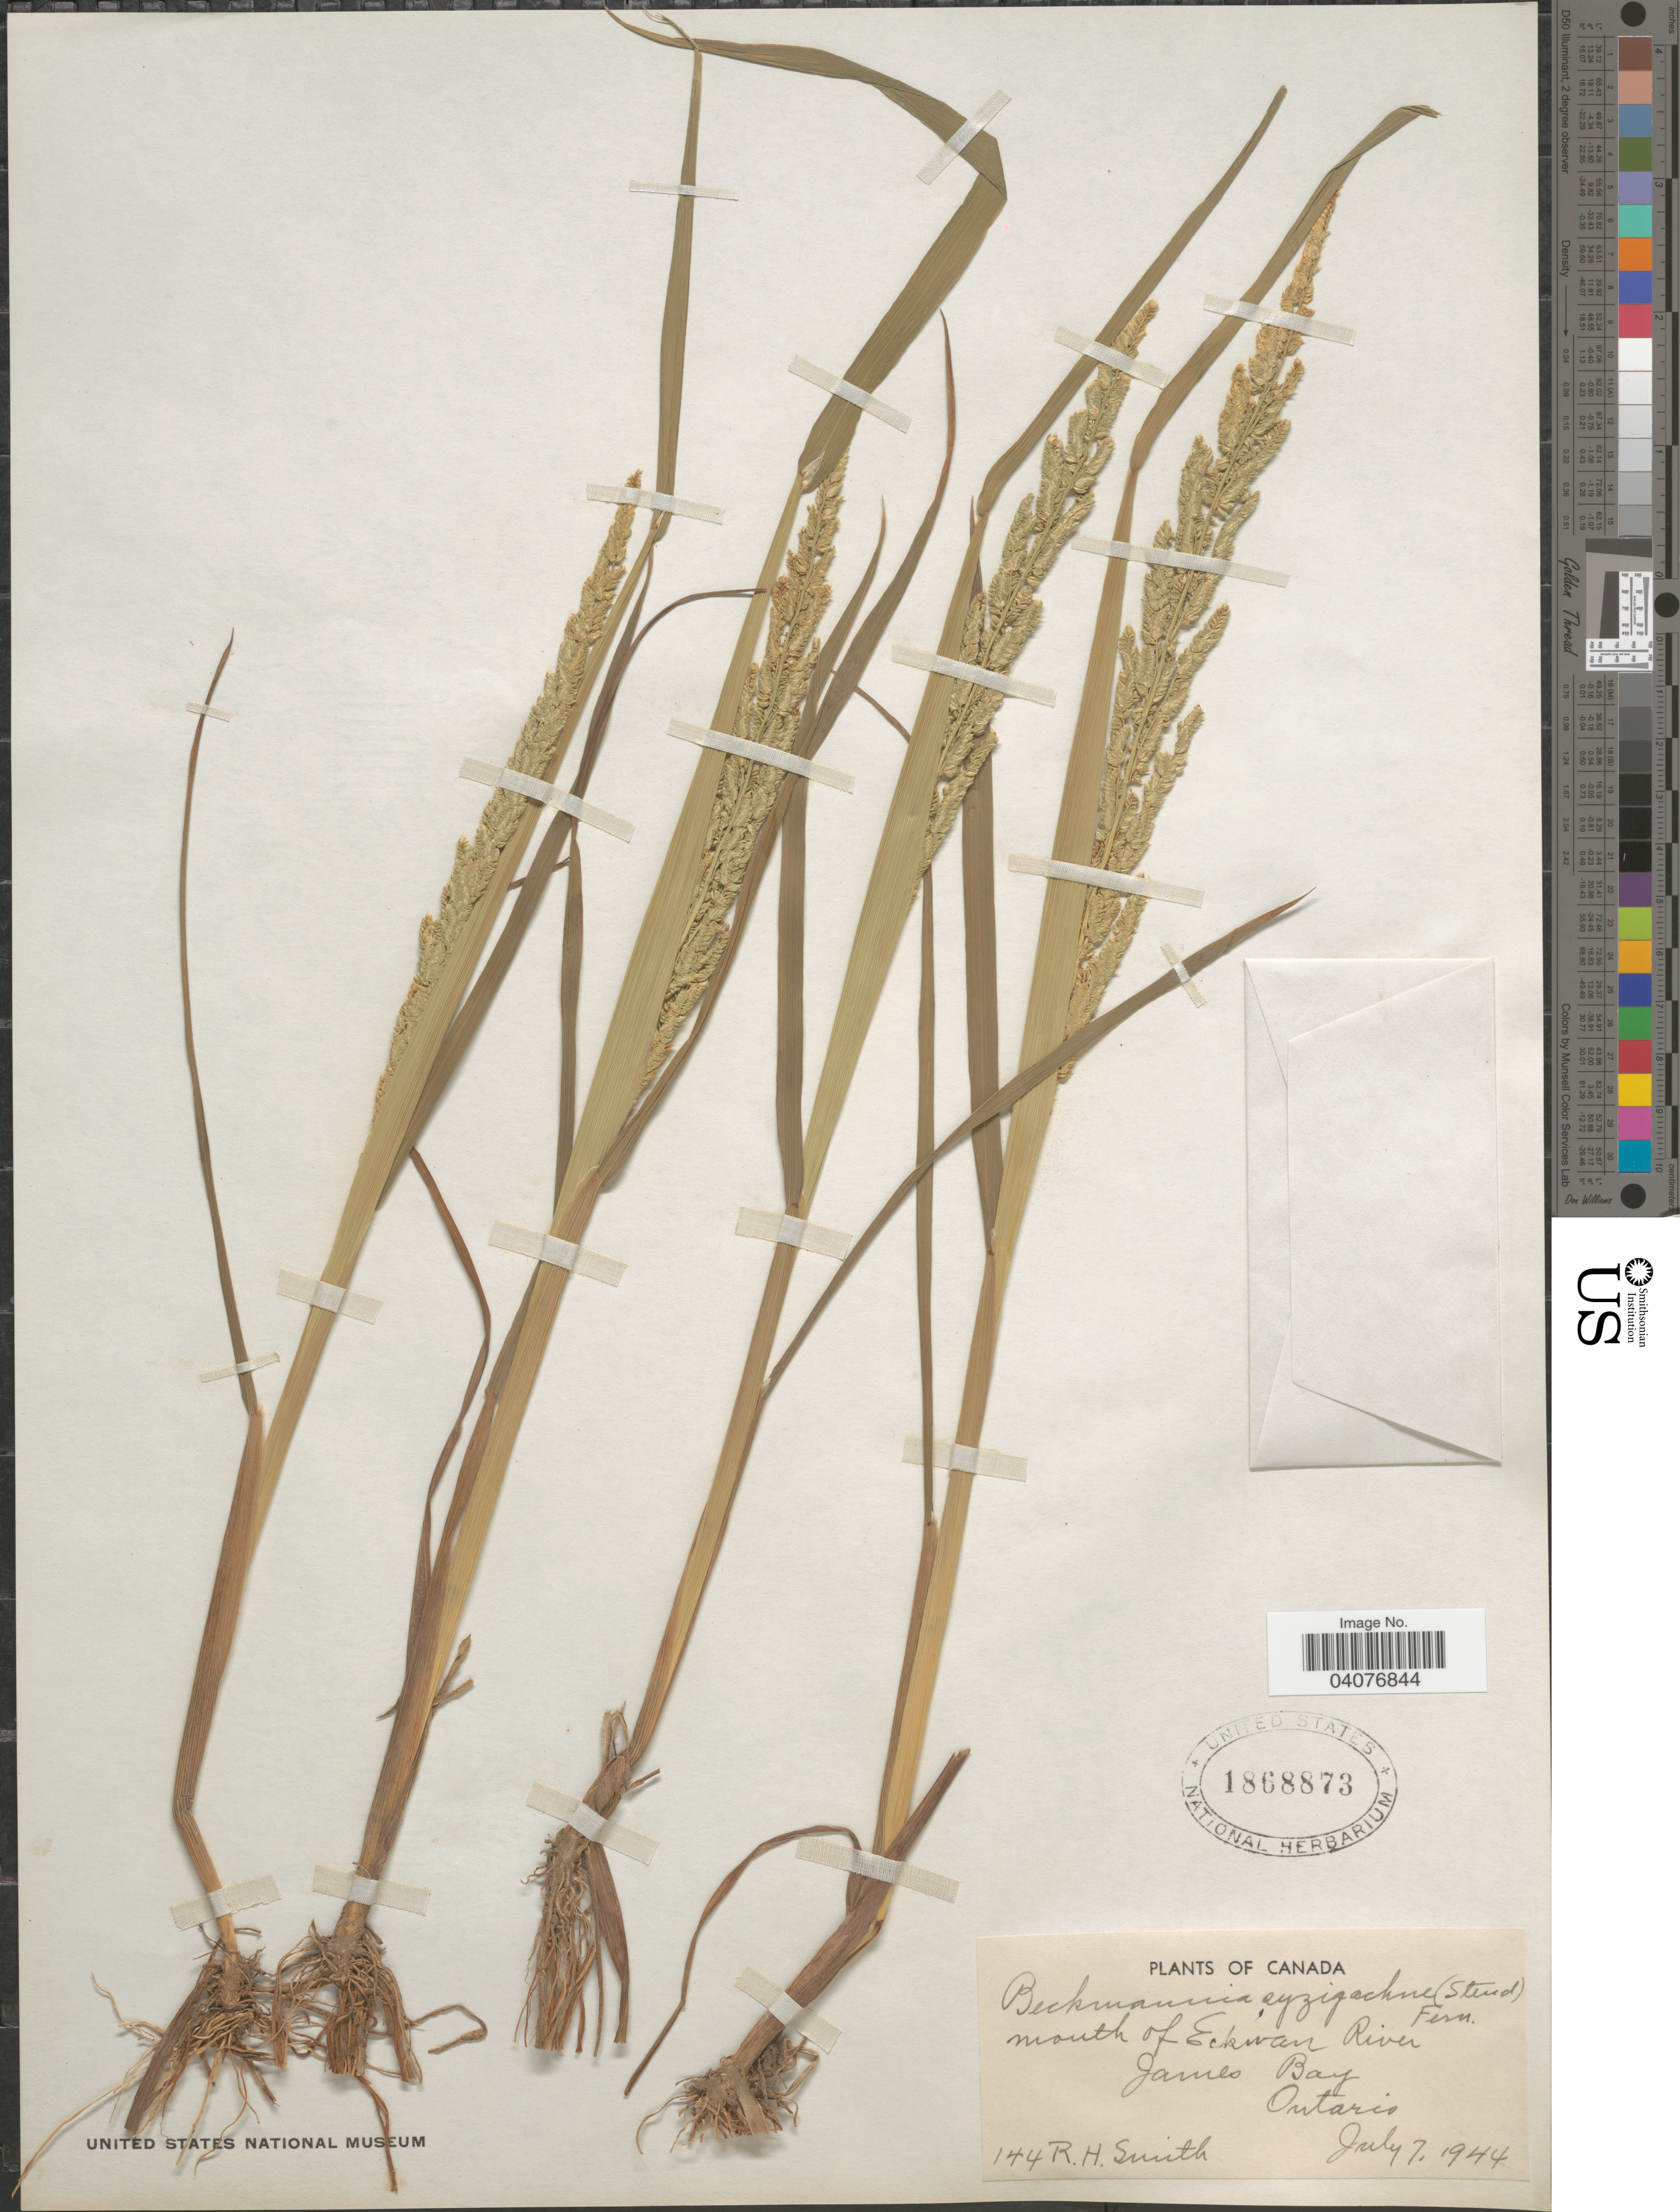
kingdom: Plantae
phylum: Tracheophyta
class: Liliopsida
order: Poales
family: Poaceae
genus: Beckmannia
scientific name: Beckmannia syzigachne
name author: (Steud.) Fernald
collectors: R. H. Smith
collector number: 144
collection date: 1944-07-07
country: Canada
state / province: Ontario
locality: Mouth of Eckwan River, James Bay.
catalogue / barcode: US 1868873